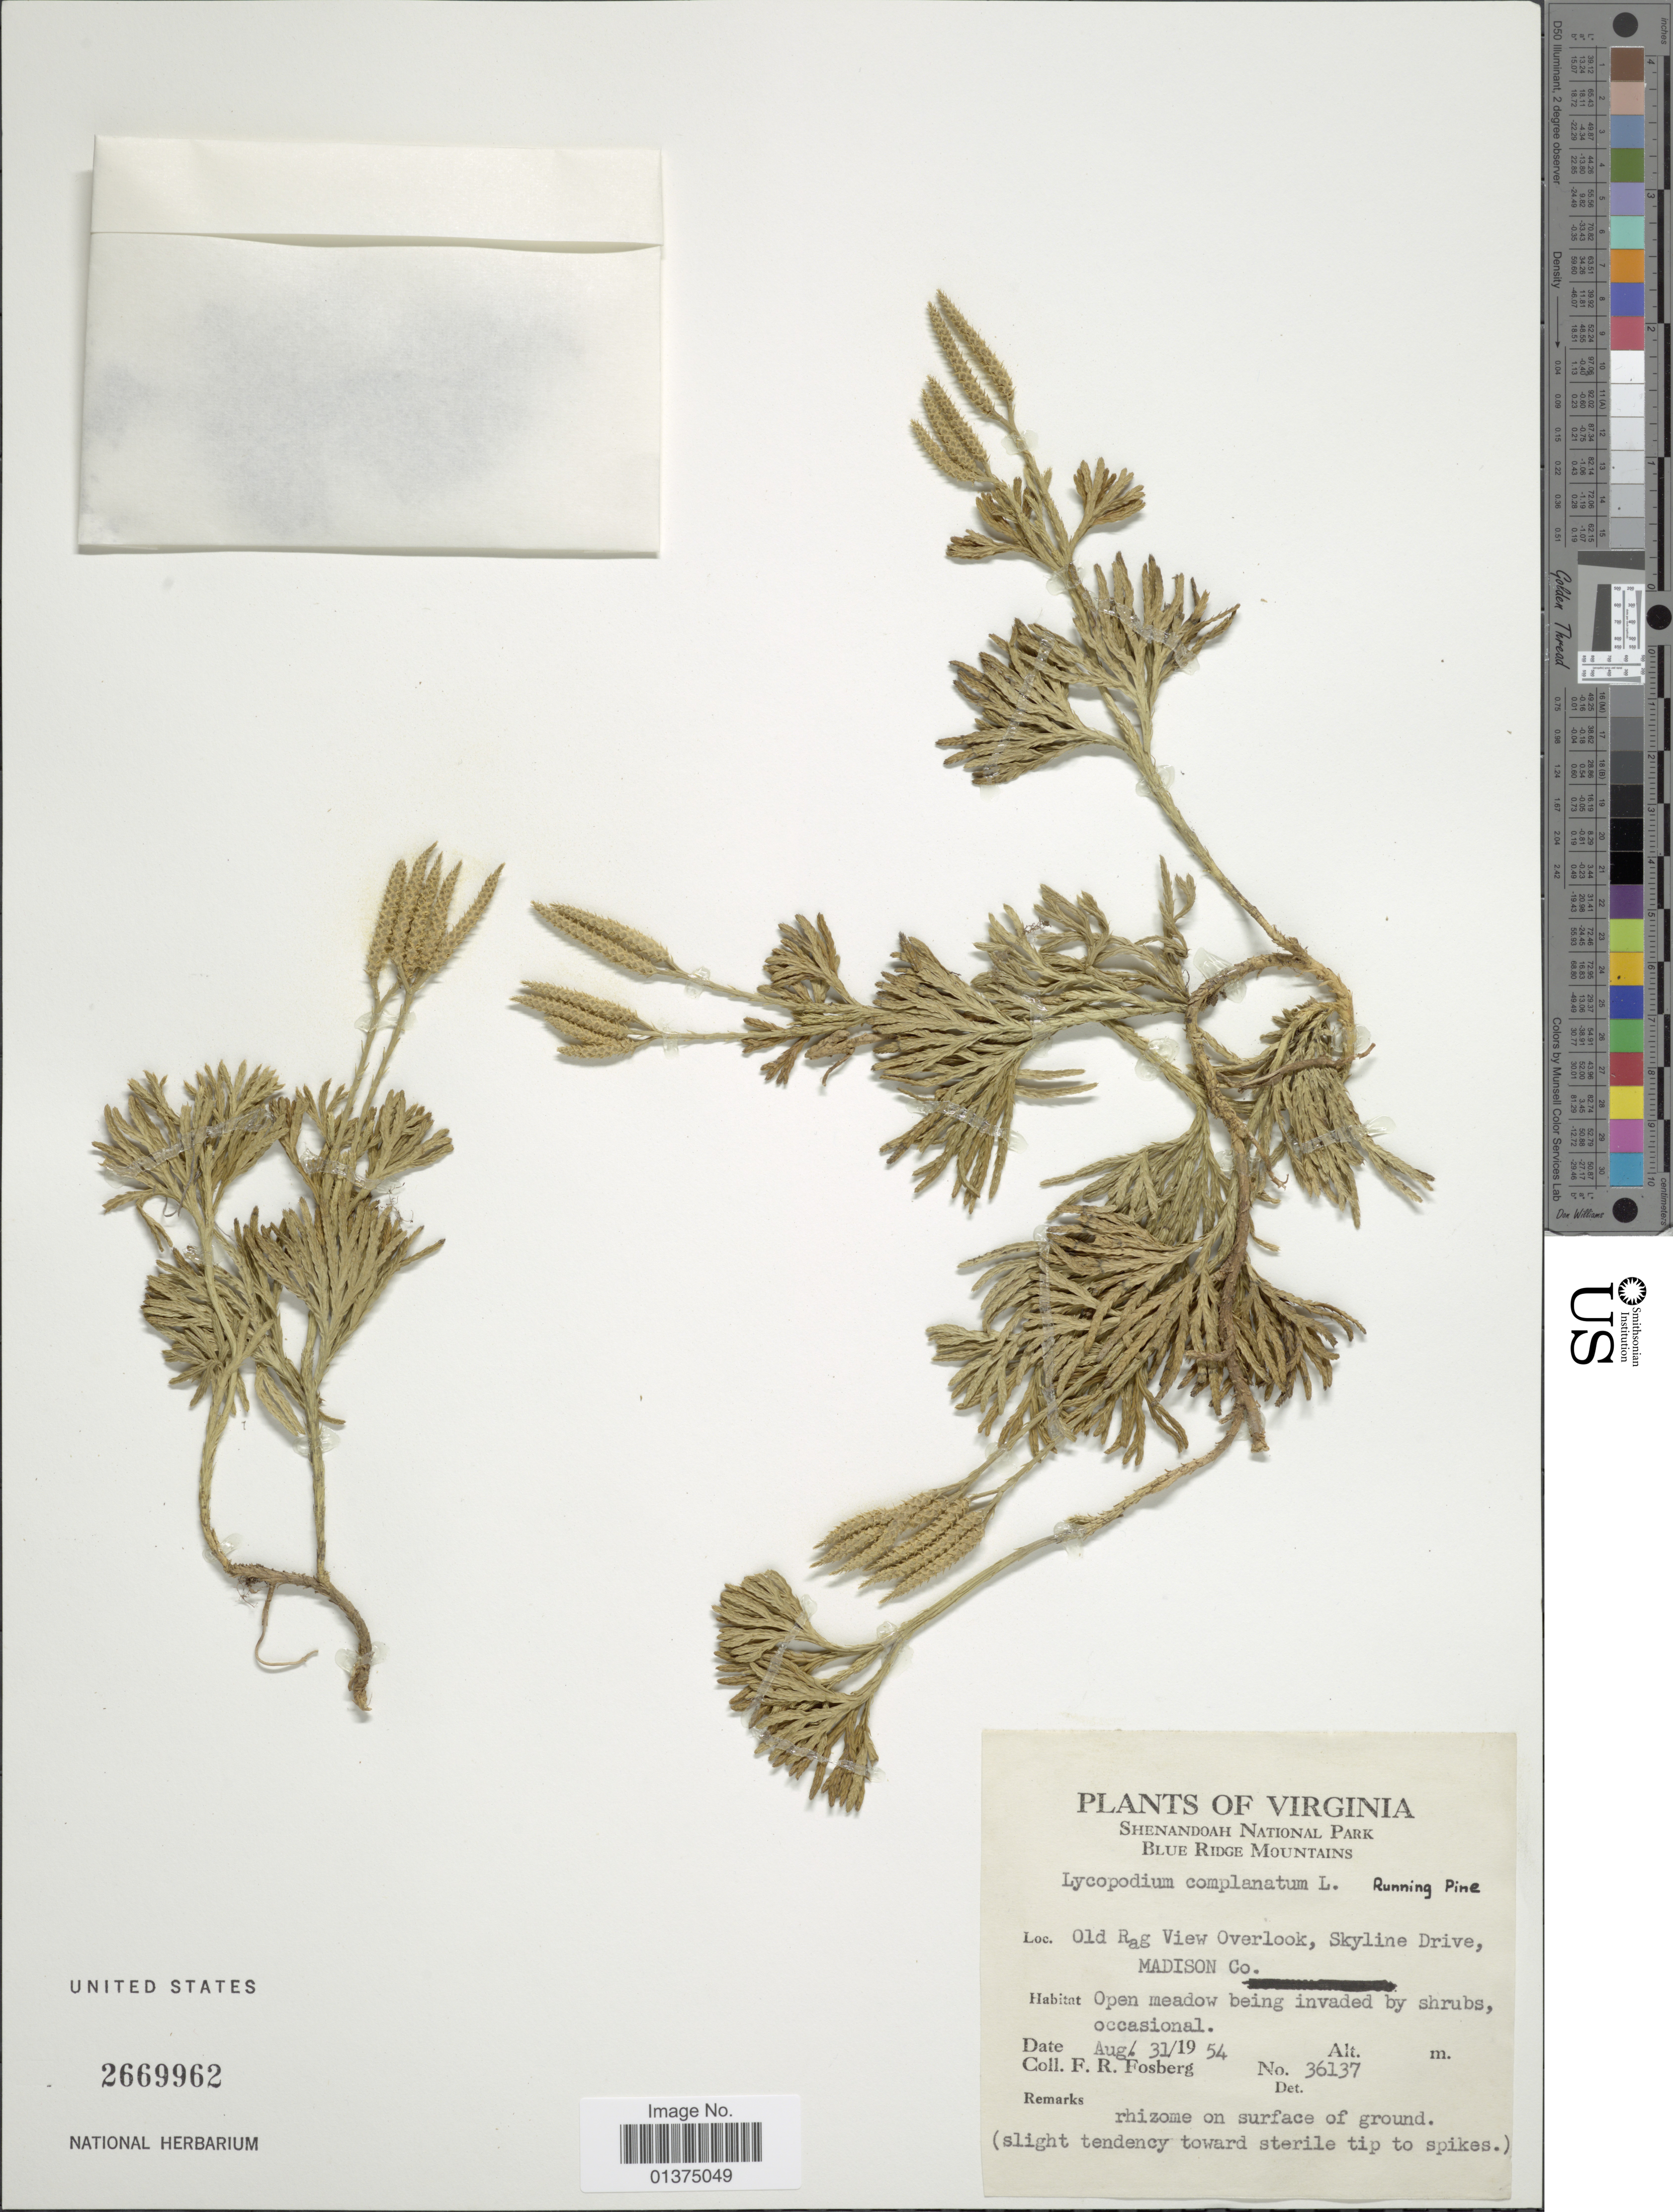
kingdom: Plantae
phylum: Tracheophyta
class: Lycopodiopsida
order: Lycopodiales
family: Lycopodiaceae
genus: Diphasiastrum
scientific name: Diphasiastrum complanatum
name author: (L.) Holub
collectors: F. R. Fosberg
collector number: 36137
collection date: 1954-08-31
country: United States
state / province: Virginia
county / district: Madison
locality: Shenandoah National Park, Blue Ridge Mountains, Old Rag View Overlook, Skyline Drive Madison Co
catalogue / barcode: US 2669962